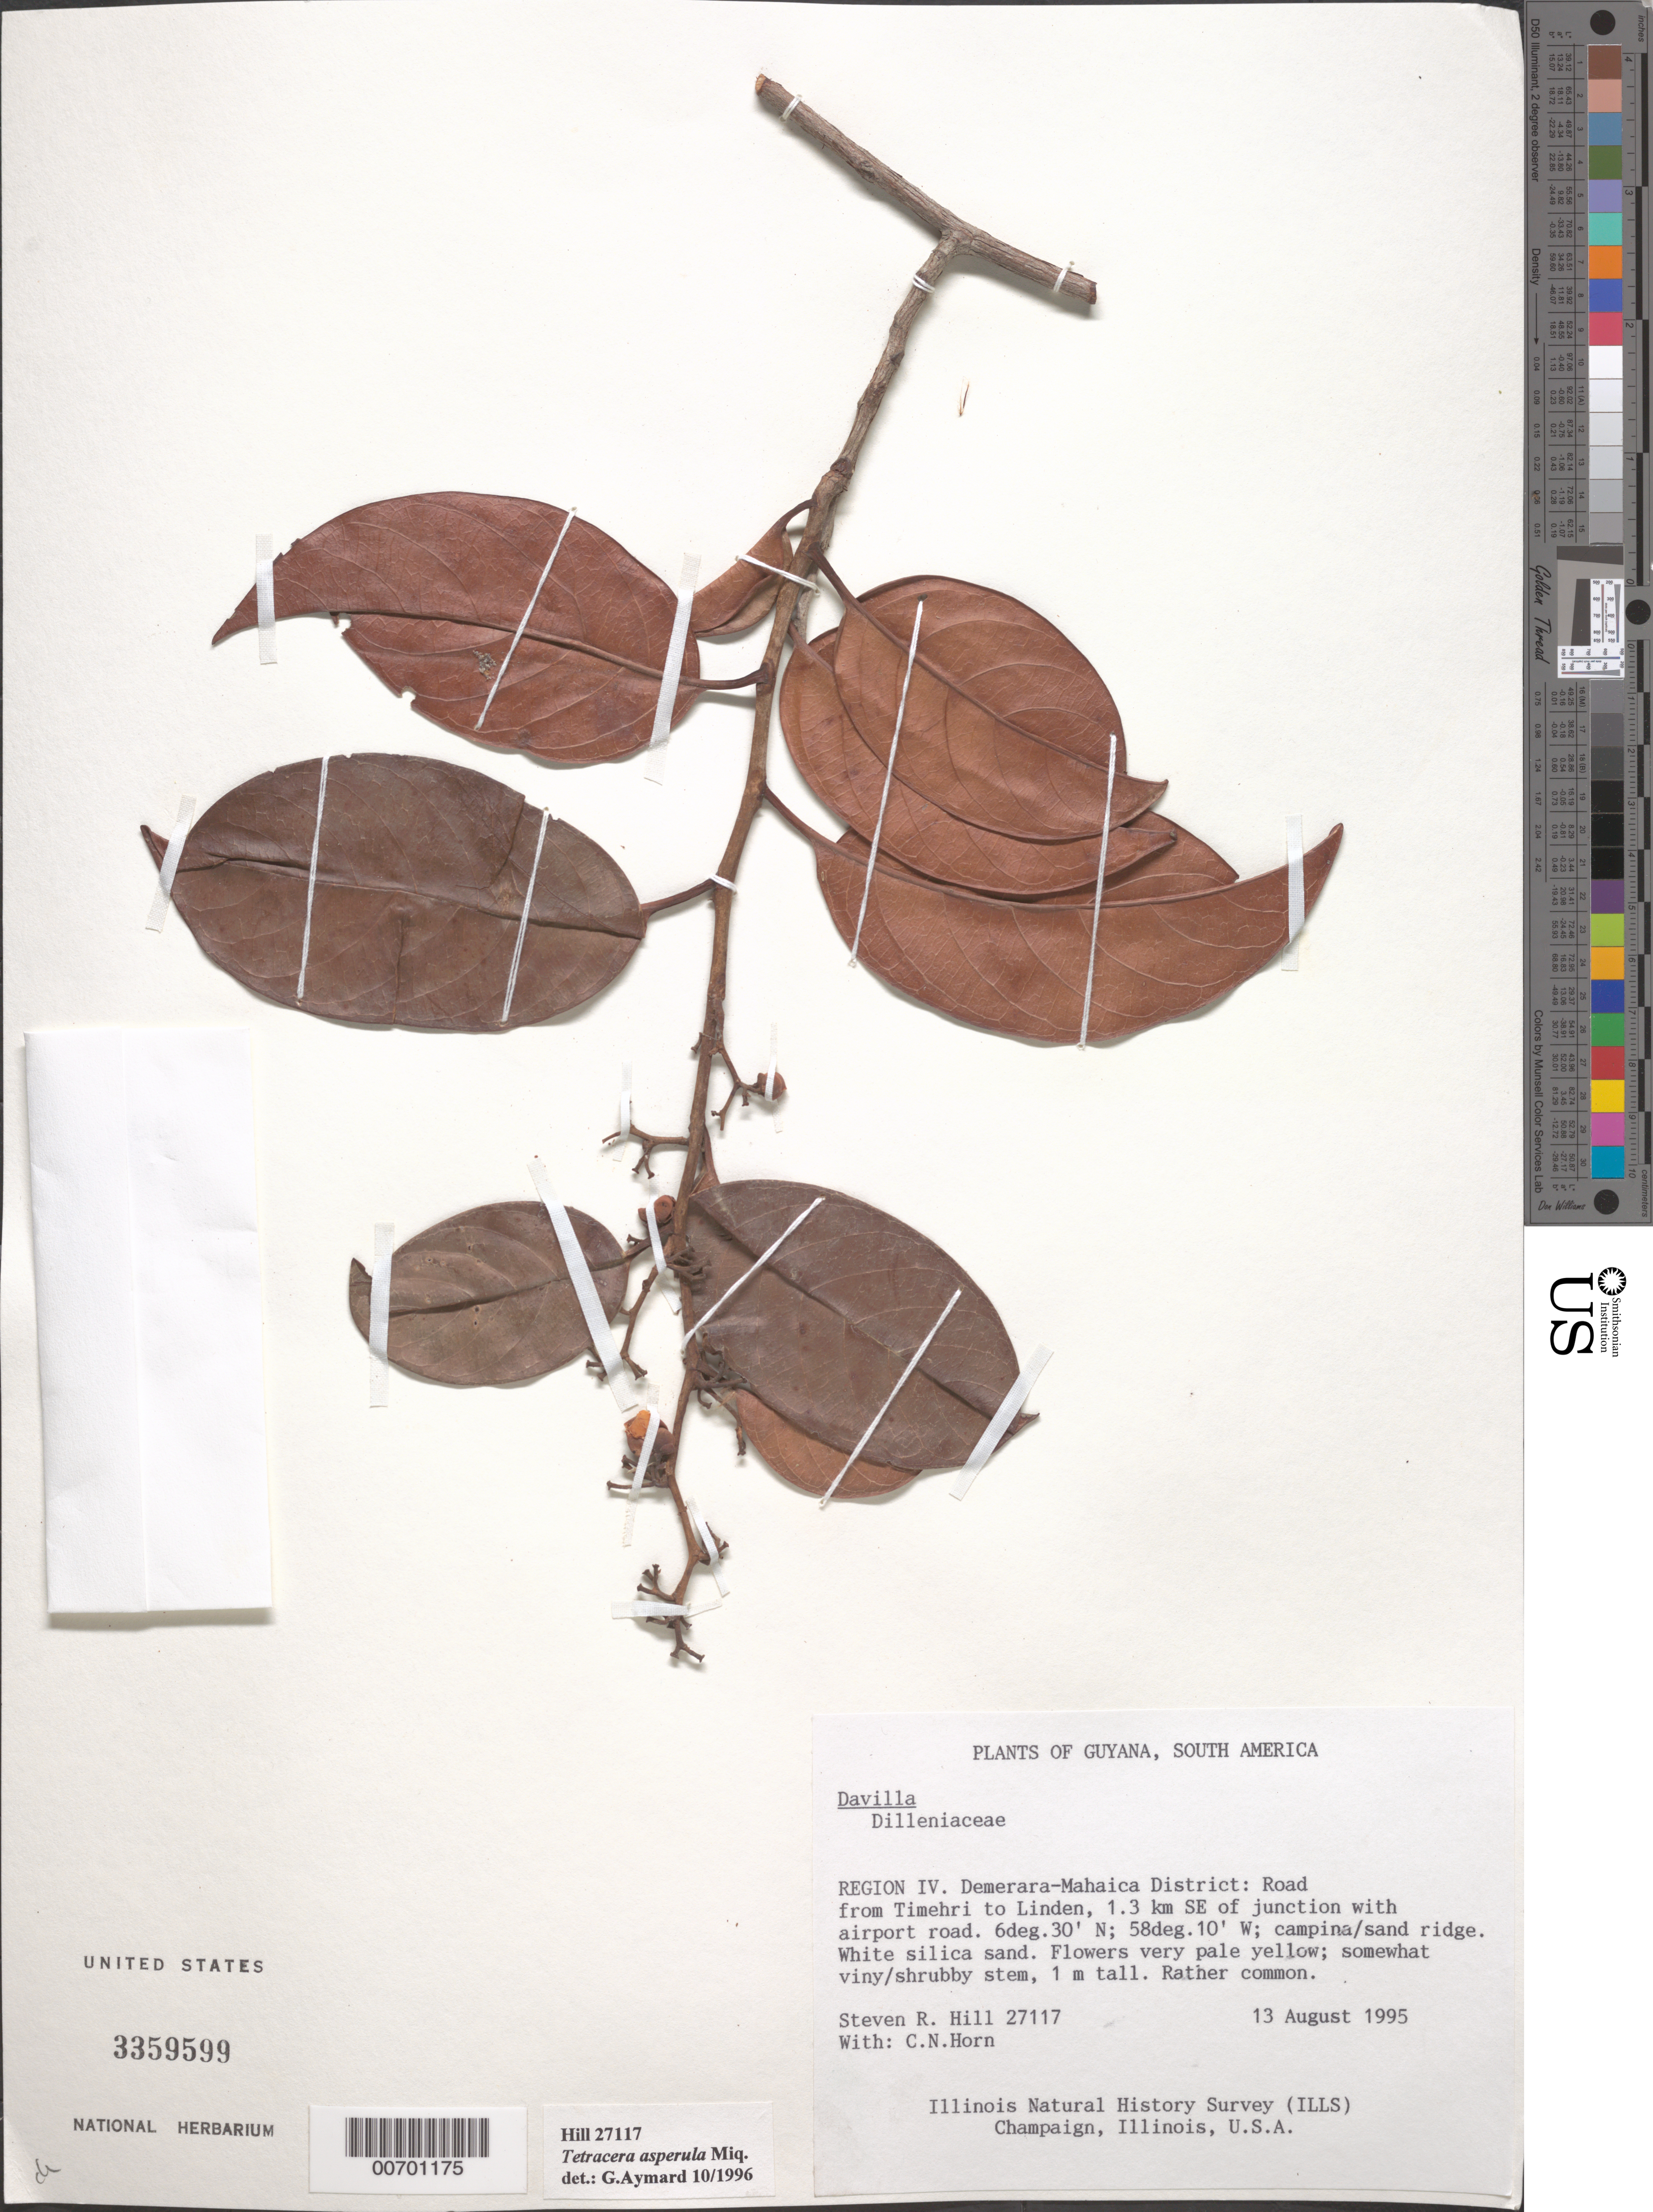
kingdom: Plantae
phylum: Tracheophyta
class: Magnoliopsida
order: Dilleniales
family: Dilleniaceae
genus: Tetracera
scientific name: Tetracera asperula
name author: Miq.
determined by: Aymard C., G. A., (PORT), Univ. Nac. Exp. de los Llanos Ezequiel Zamora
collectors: S. R. Hill & C. N. Horn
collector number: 27117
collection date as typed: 13-Aug-95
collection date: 1995-08-13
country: Guyana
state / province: Demerara-Mahaica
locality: Timehri to Linden road, 1.3 km SE of junc. with airport road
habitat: Campina/sand ridge, white silica sand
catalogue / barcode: US 3359599